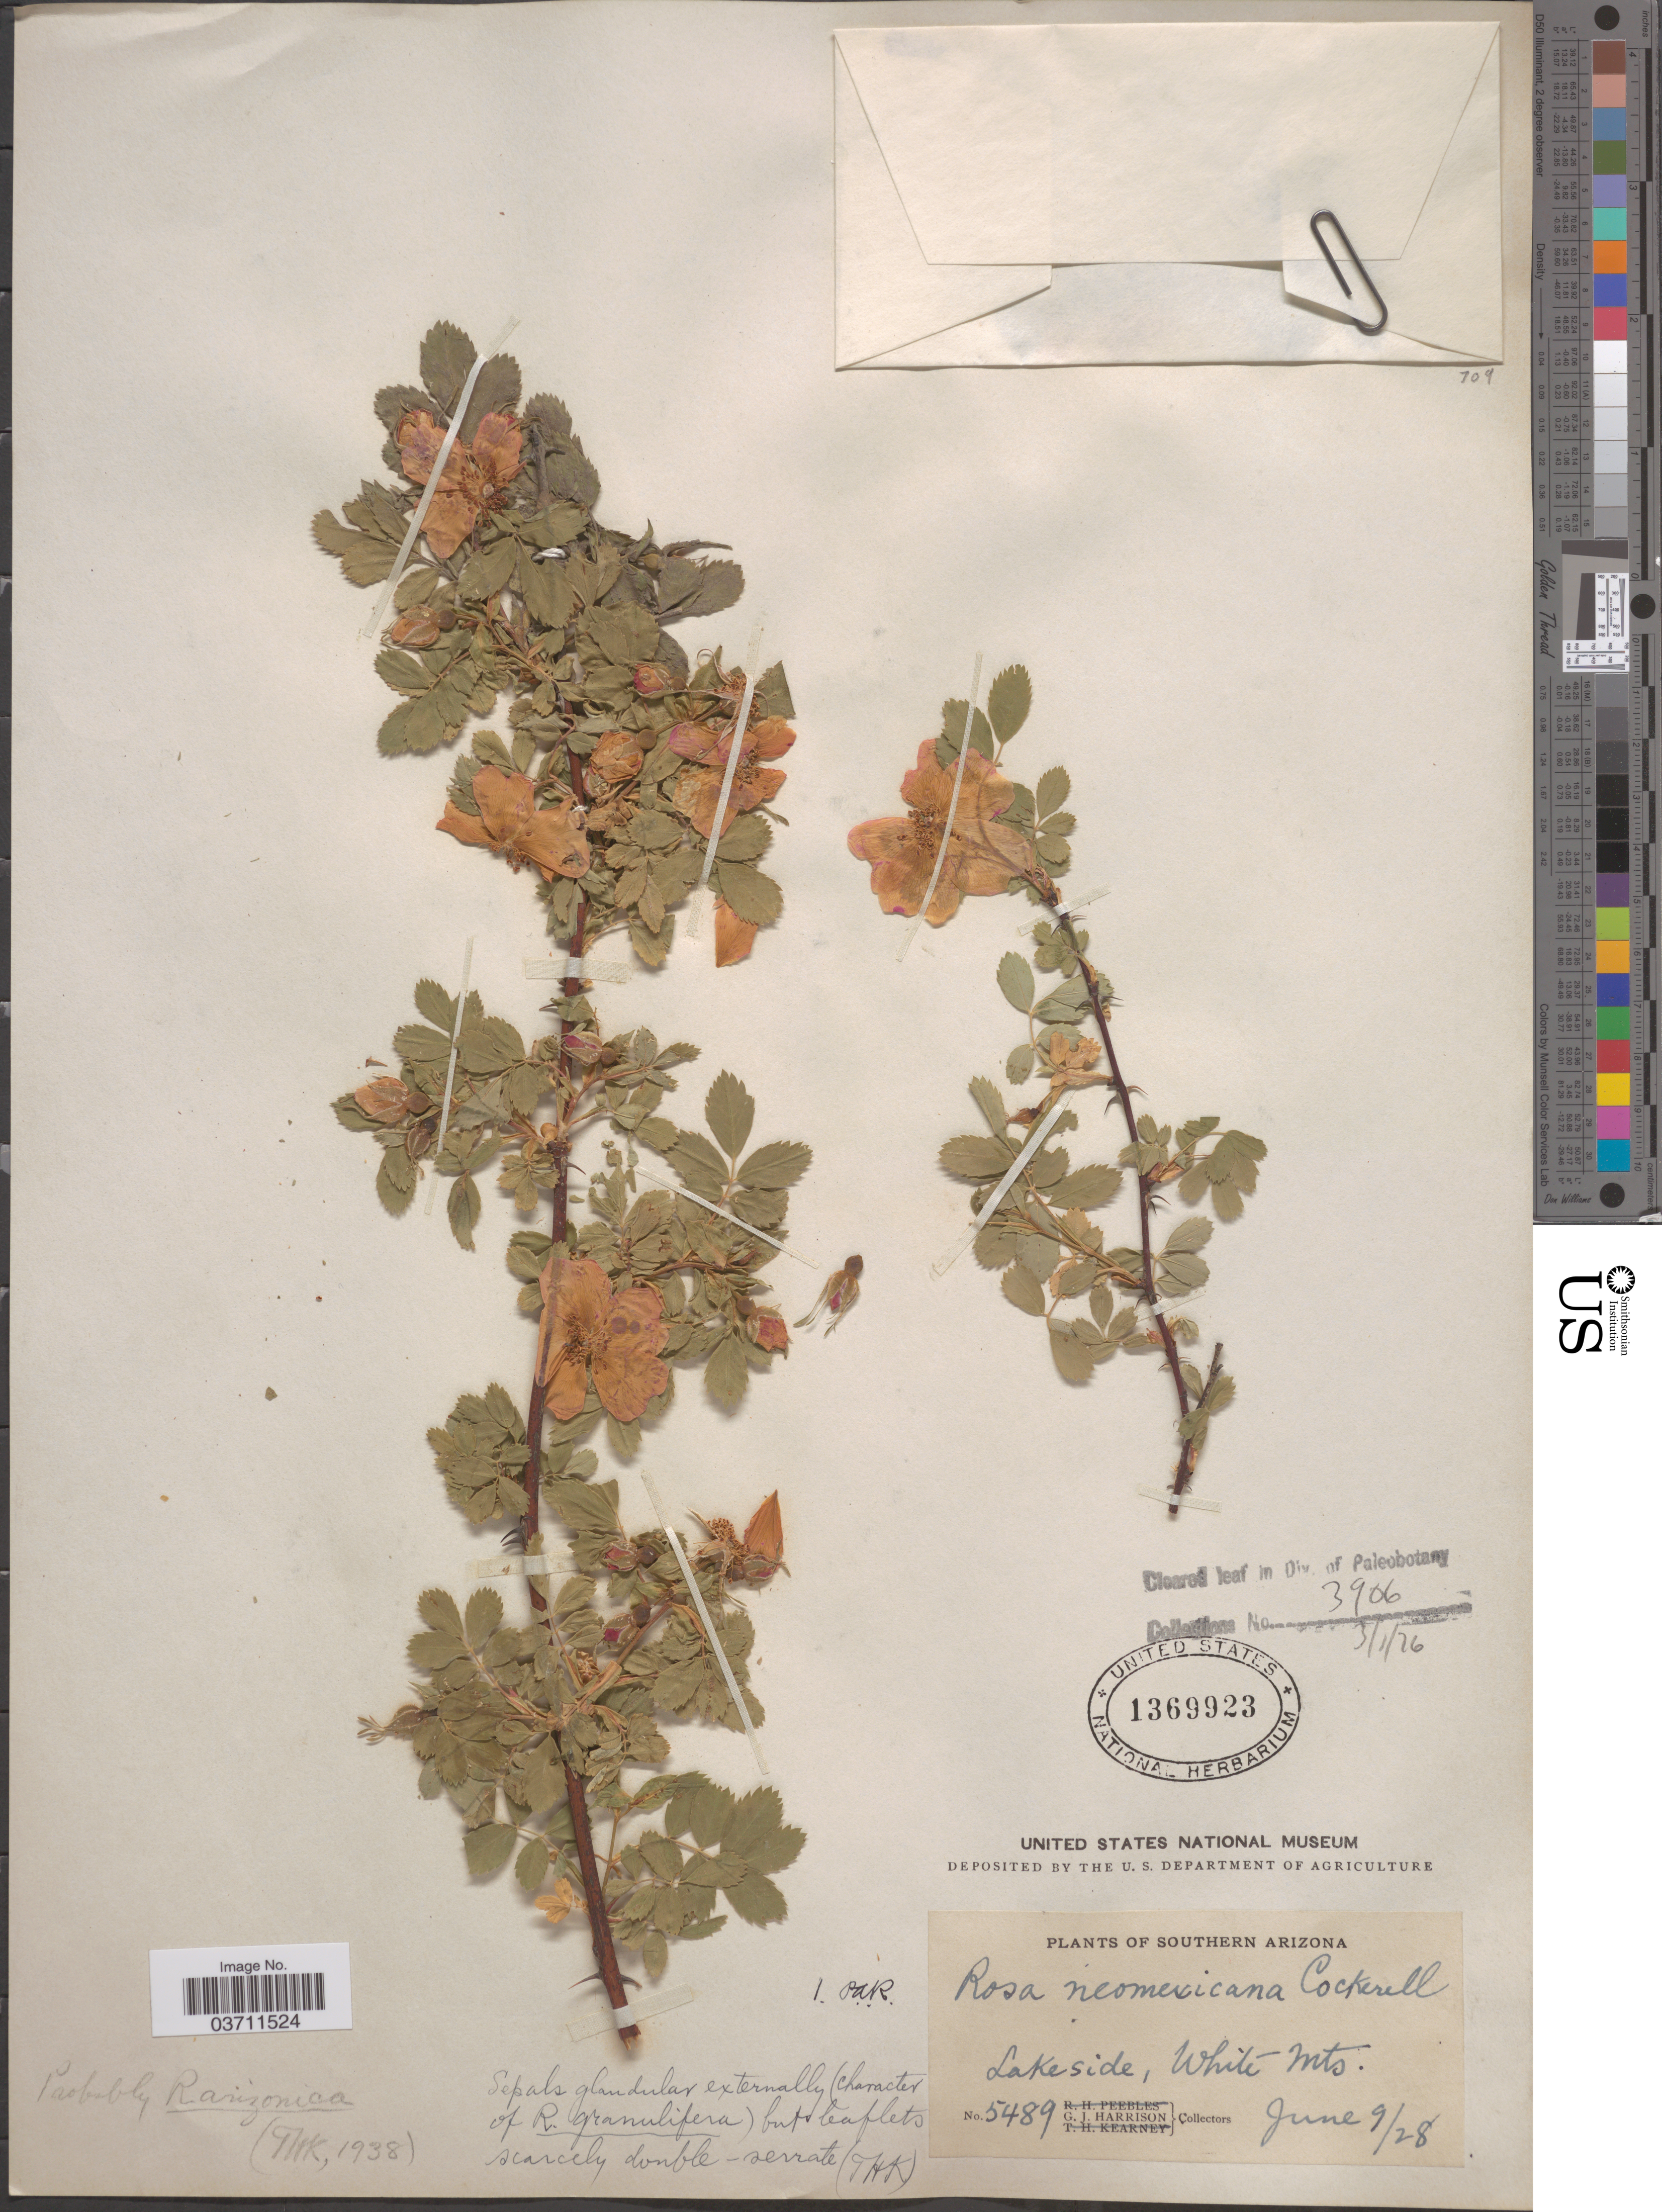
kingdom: Plantae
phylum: Tracheophyta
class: Magnoliopsida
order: Rosales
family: Rosaceae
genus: Rosa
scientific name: Rosa neomexicana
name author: Cockerell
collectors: G. J. Harrison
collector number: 5489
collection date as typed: Transcribed d/m/y: 9/6/28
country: United States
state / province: Arizona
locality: Southern Arizona. Lake side, White Mts.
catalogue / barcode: US 1369923